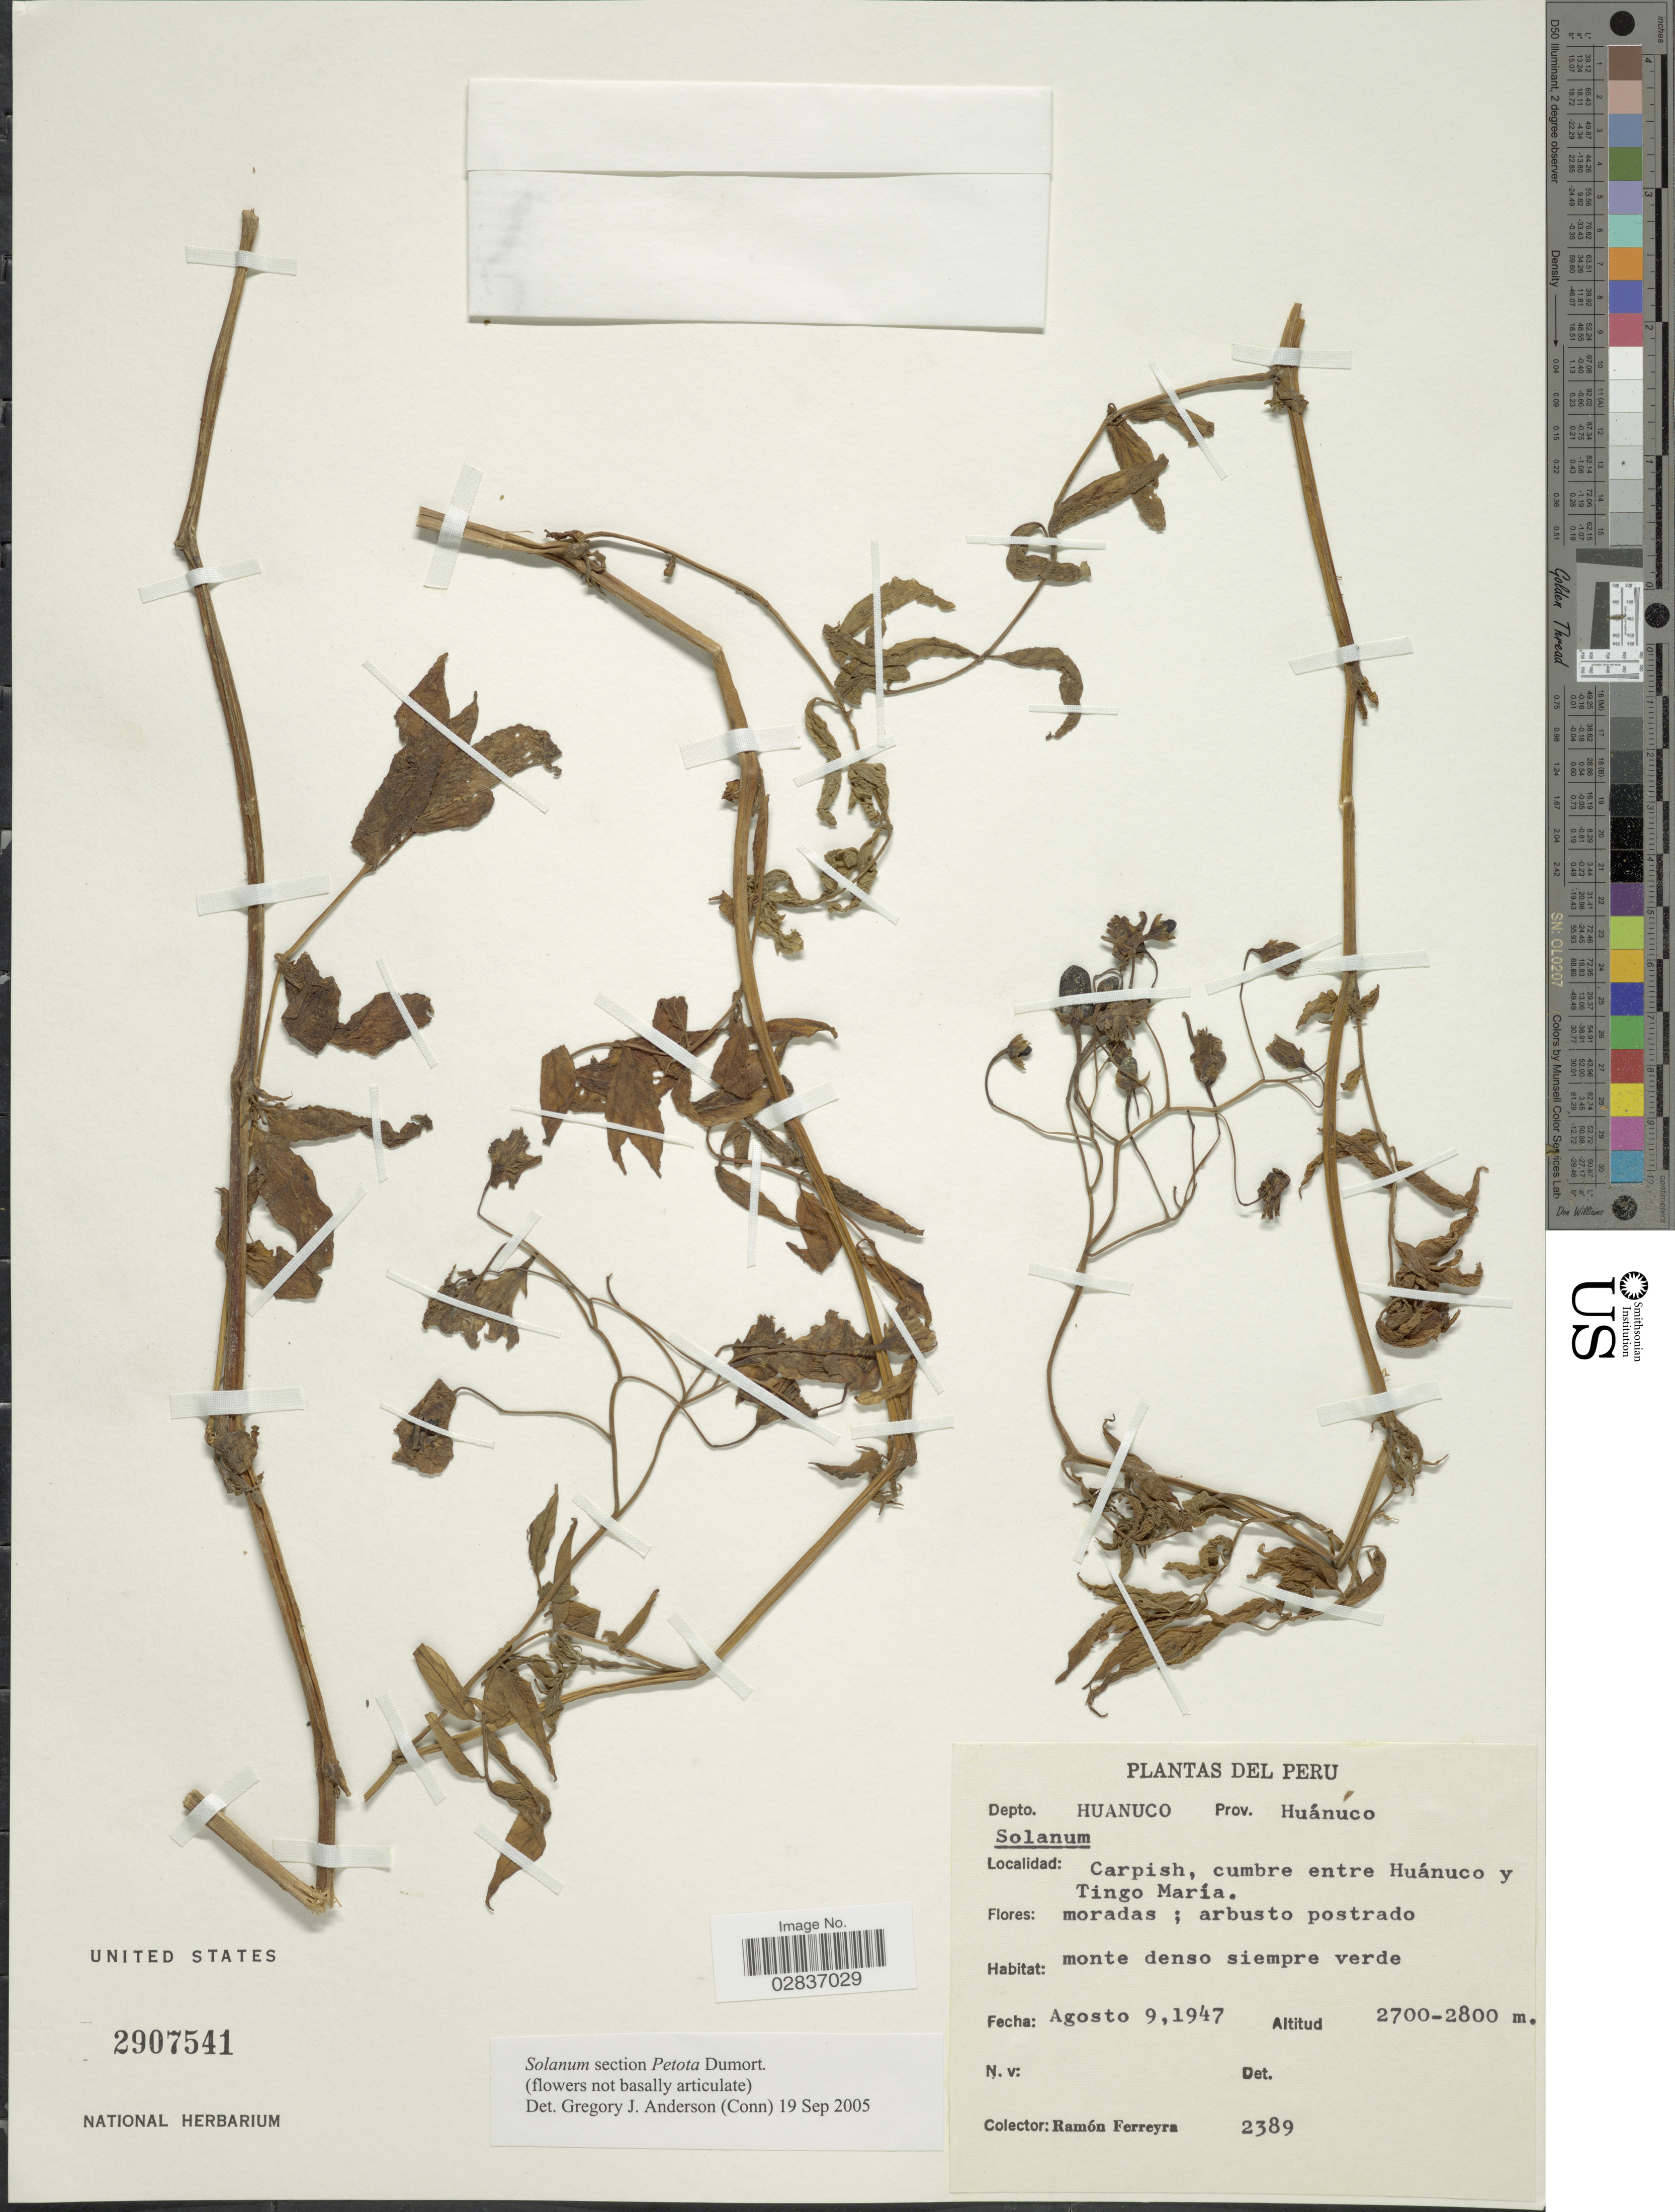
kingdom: Plantae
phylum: Tracheophyta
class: Magnoliopsida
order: Solanales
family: Solanaceae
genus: Solanum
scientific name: Solanum sp.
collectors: R. A. Ferreyra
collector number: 2389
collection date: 1947-08-09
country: Peru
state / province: Huánuco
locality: Depto. Huanuco, Prov. Huánuco, Carpish, cumbre entre Huánuco y Tingo María.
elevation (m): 2700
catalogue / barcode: US 2907541